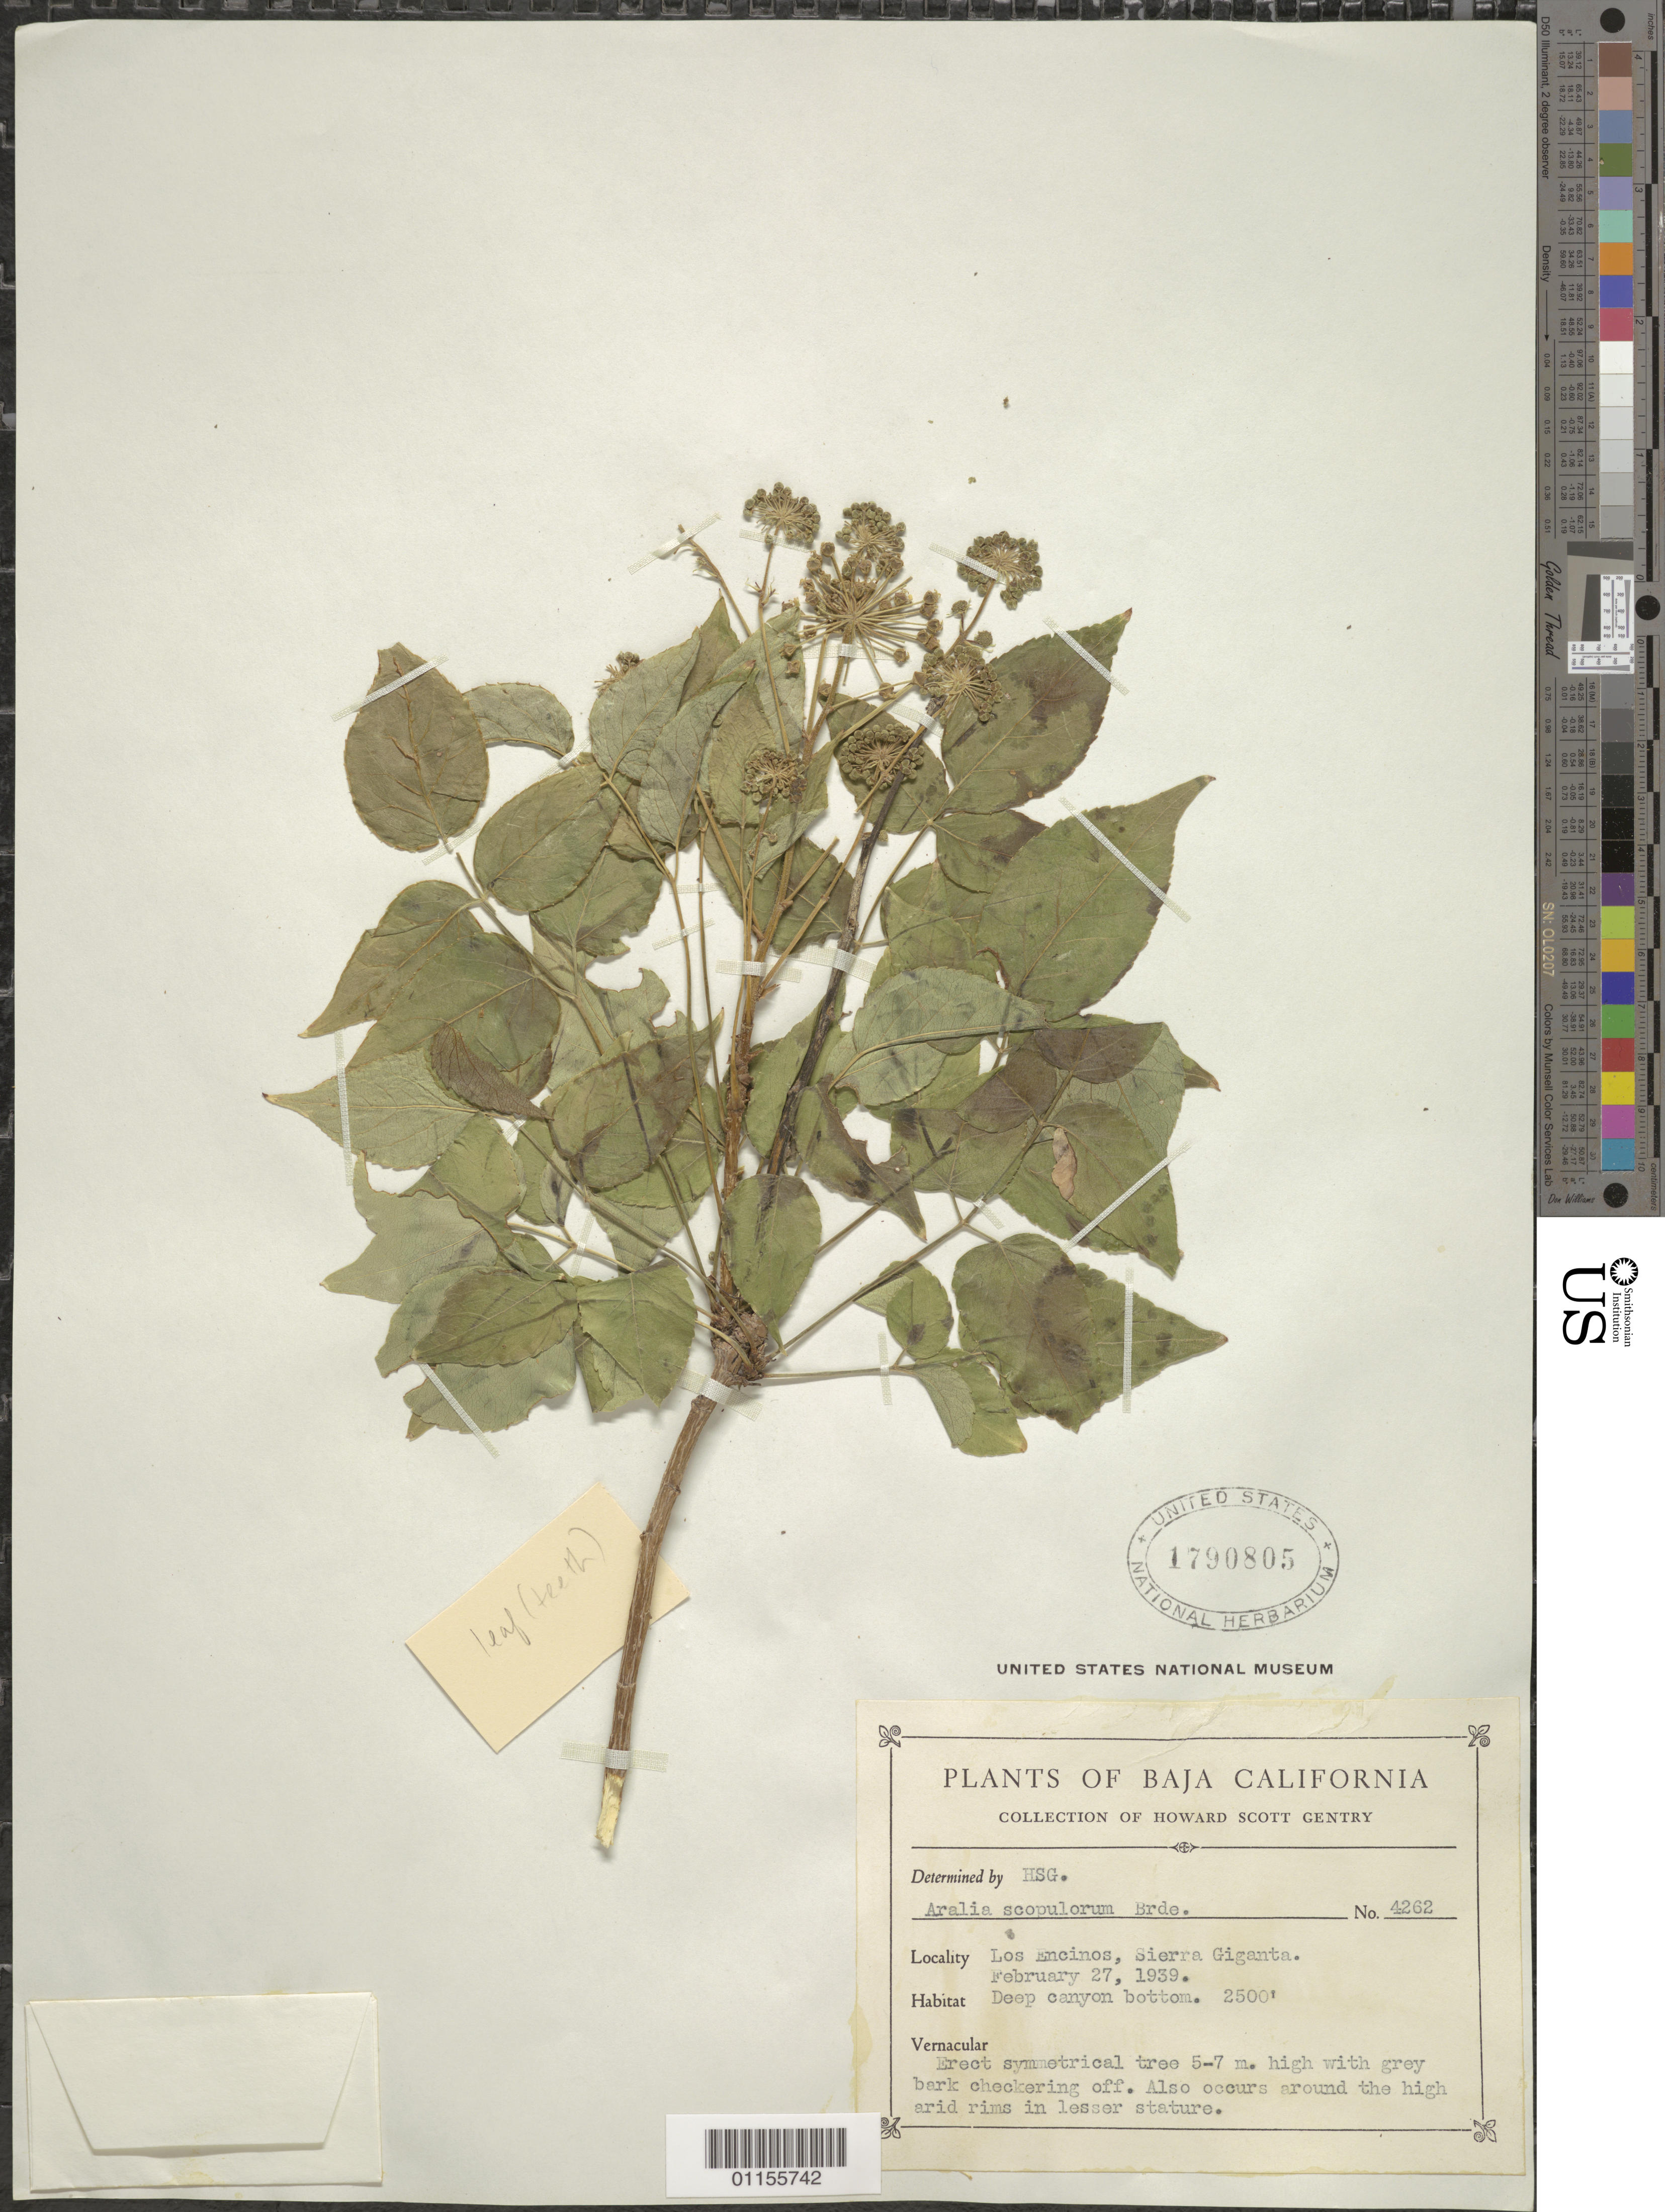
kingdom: Plantae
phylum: Tracheophyta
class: Magnoliopsida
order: Apiales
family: Araliaceae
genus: Aralia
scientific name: Aralia scopulorum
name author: Brandegee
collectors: H. S. Gentry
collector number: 4262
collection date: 1939-02-27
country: Mexico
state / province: Baja California Sur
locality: Los Encinos, Sierra Giganta.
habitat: Deep canyon bottom.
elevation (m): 762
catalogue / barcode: US 1790805